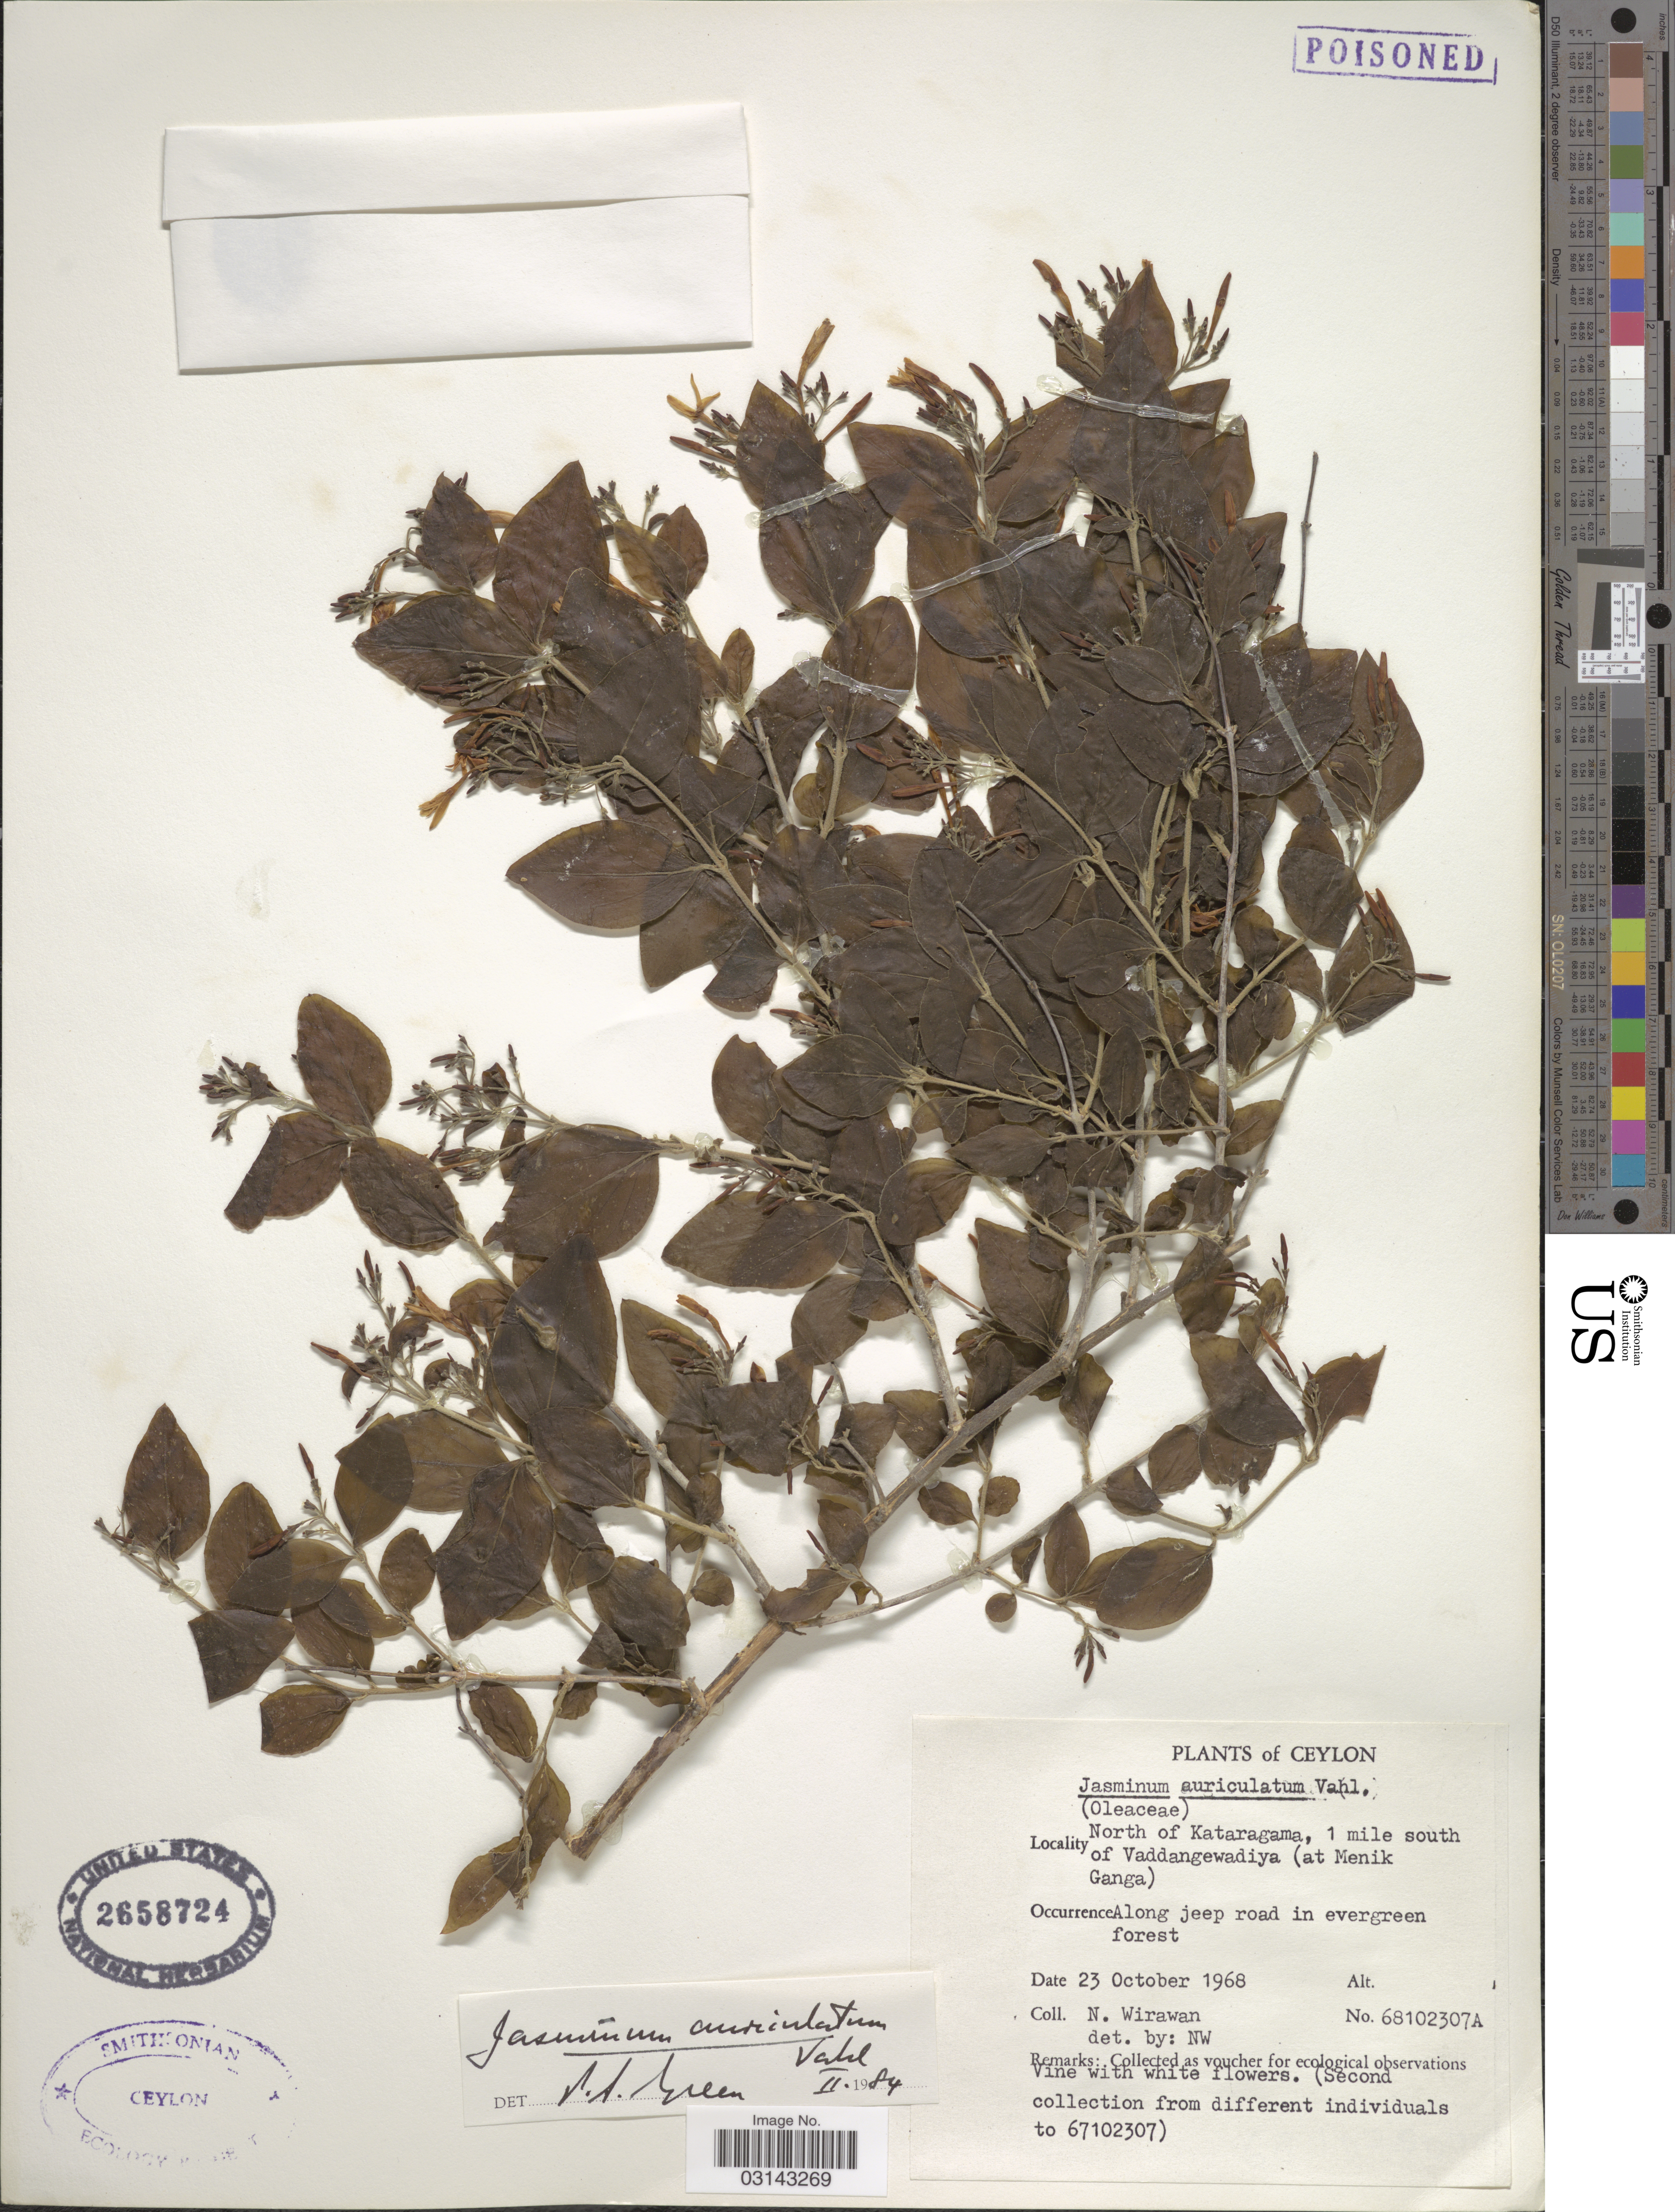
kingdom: Plantae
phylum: Tracheophyta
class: Magnoliopsida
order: Lamiales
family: Oleaceae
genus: Jasminum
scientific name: Jasminum auriculatum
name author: Vahl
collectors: N. Wirawan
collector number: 68102307A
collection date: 1968-10-23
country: Sri Lanka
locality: Ceylon. North of Kataragama, 1 mile south of Vaddangewadiya (at Menik Ganga). Along jeep road.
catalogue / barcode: US 2658724